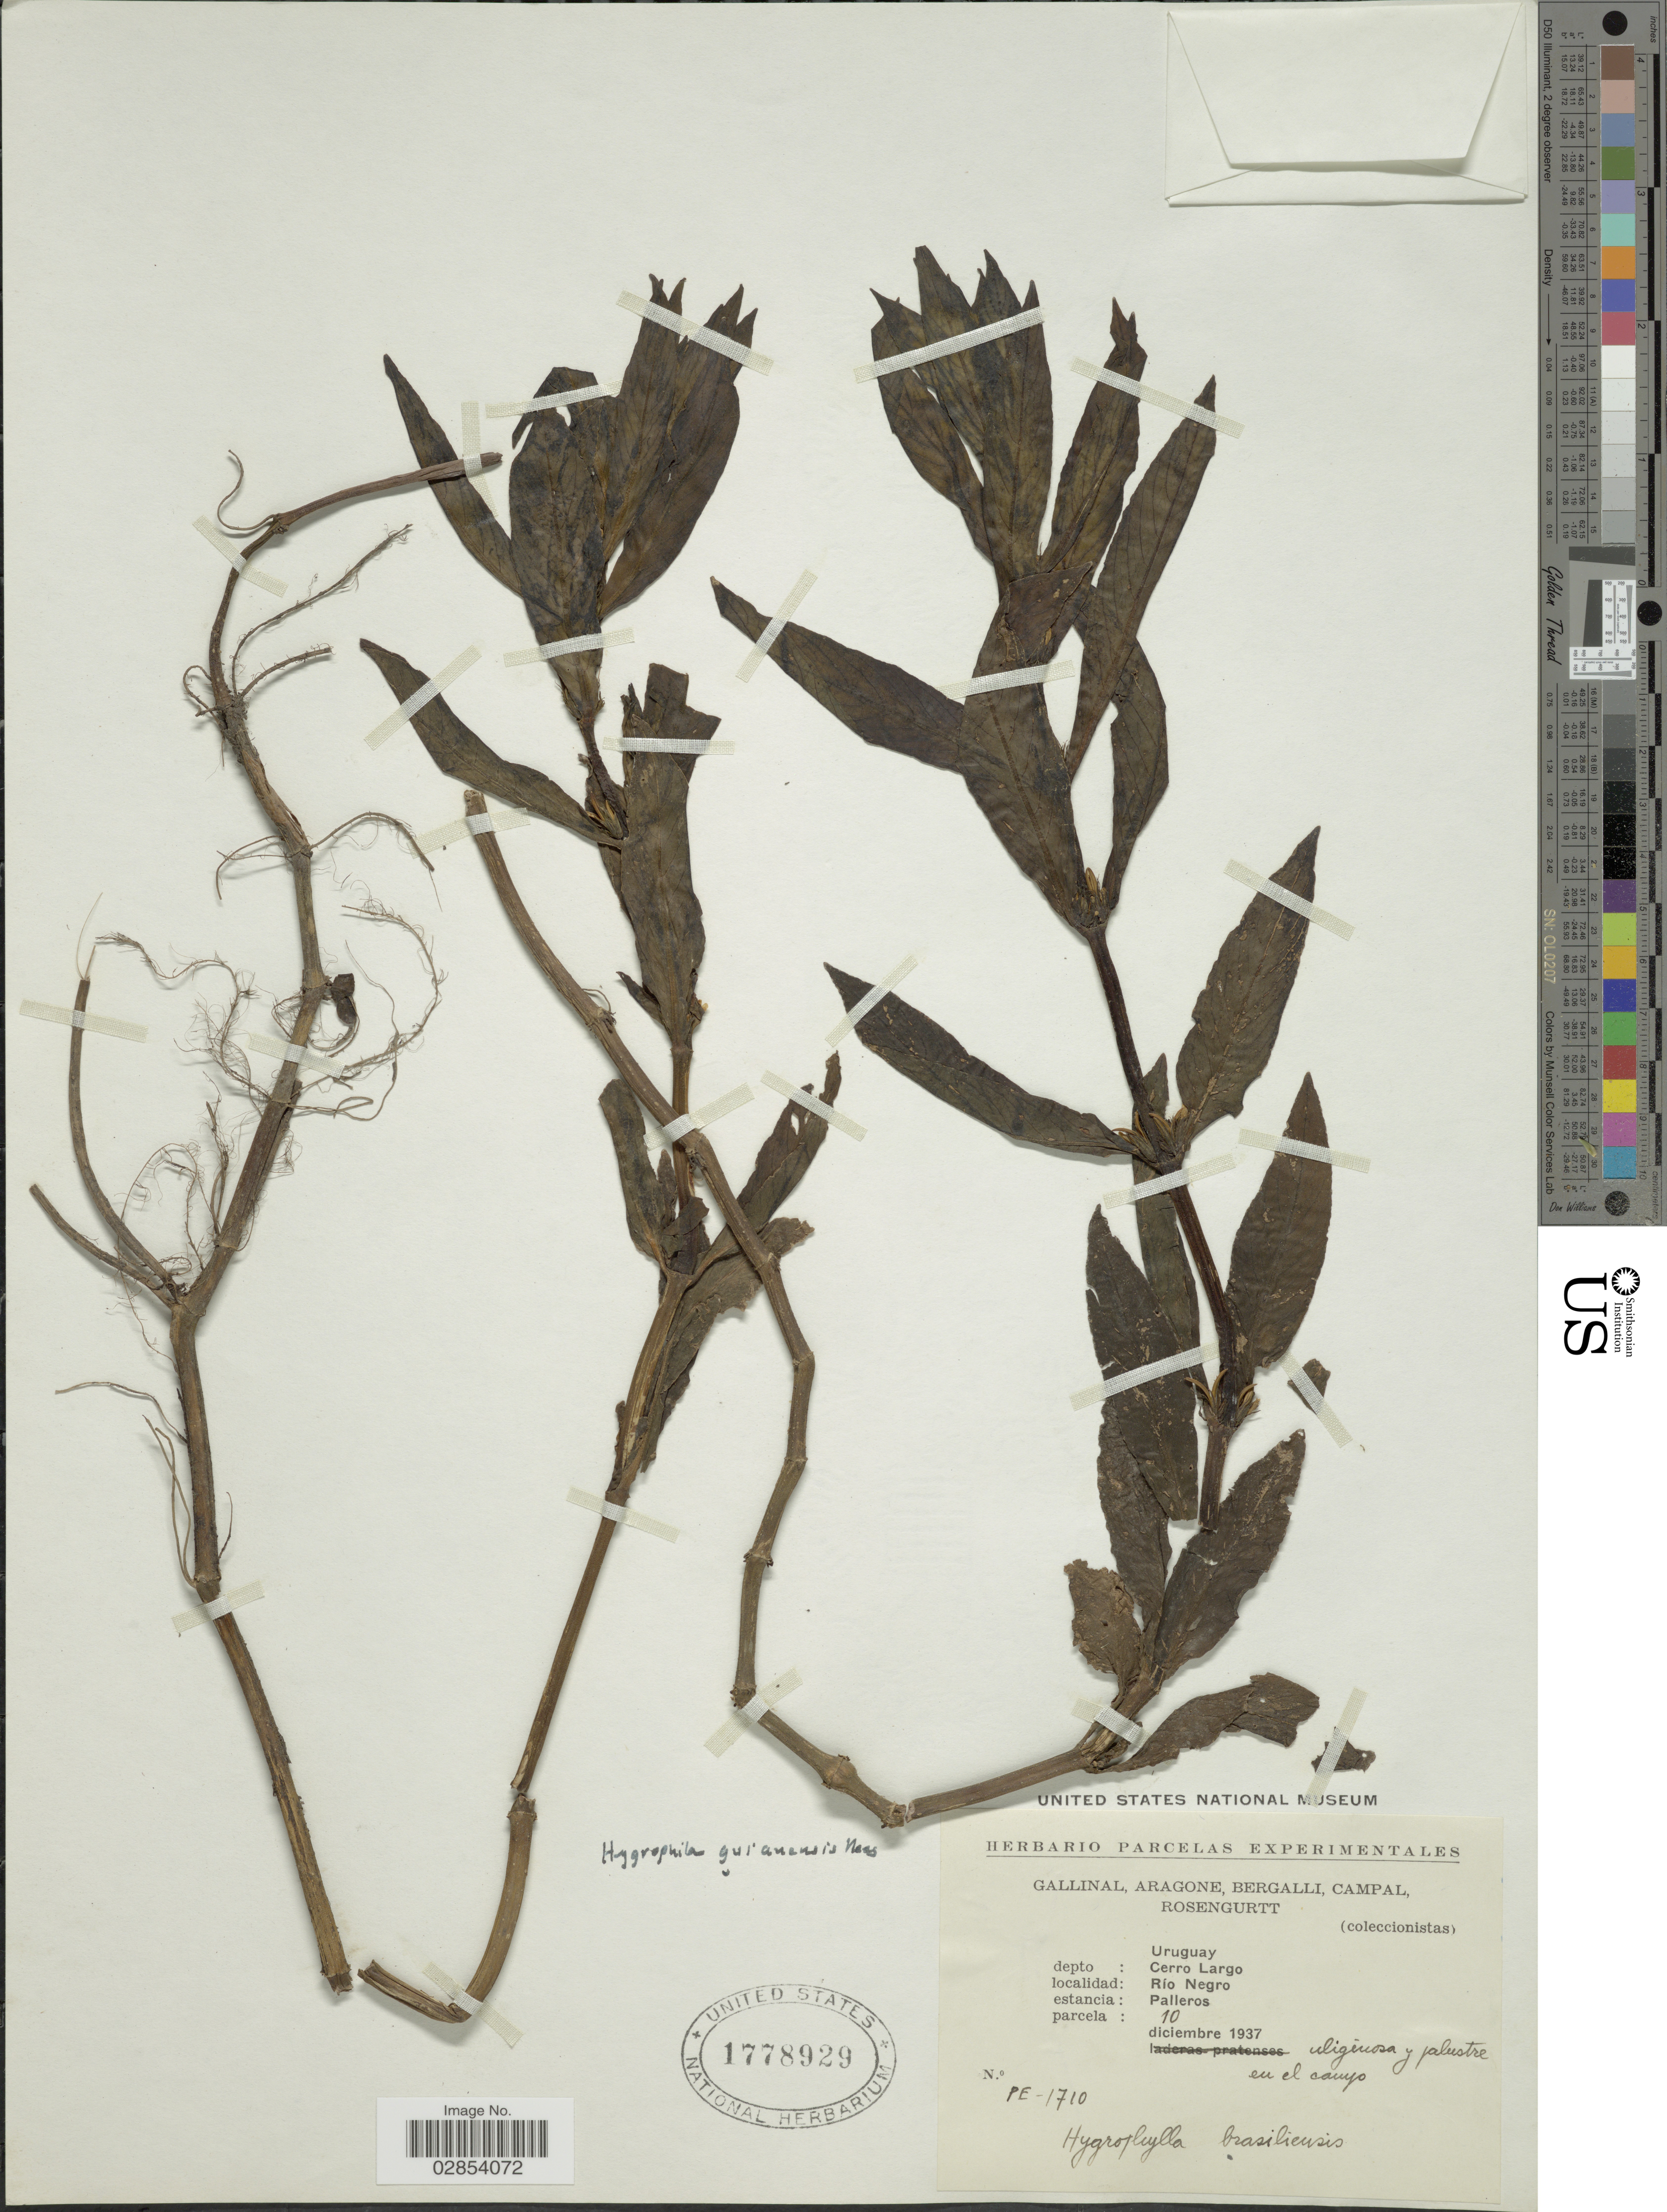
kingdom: Plantae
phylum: Tracheophyta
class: Magnoliopsida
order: Lamiales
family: Acanthaceae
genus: Hygrophila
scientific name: Hygrophila costata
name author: Nees & T. Nees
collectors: -. Gallinal, -- Aragone, -. Bergali, -- Campal & Rosengurtt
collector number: PE-1710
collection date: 1937-12-10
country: Uruguay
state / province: Cerro Largo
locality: Depto. Cerro Largo, Río Negro, Palleros.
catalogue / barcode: US 1778929